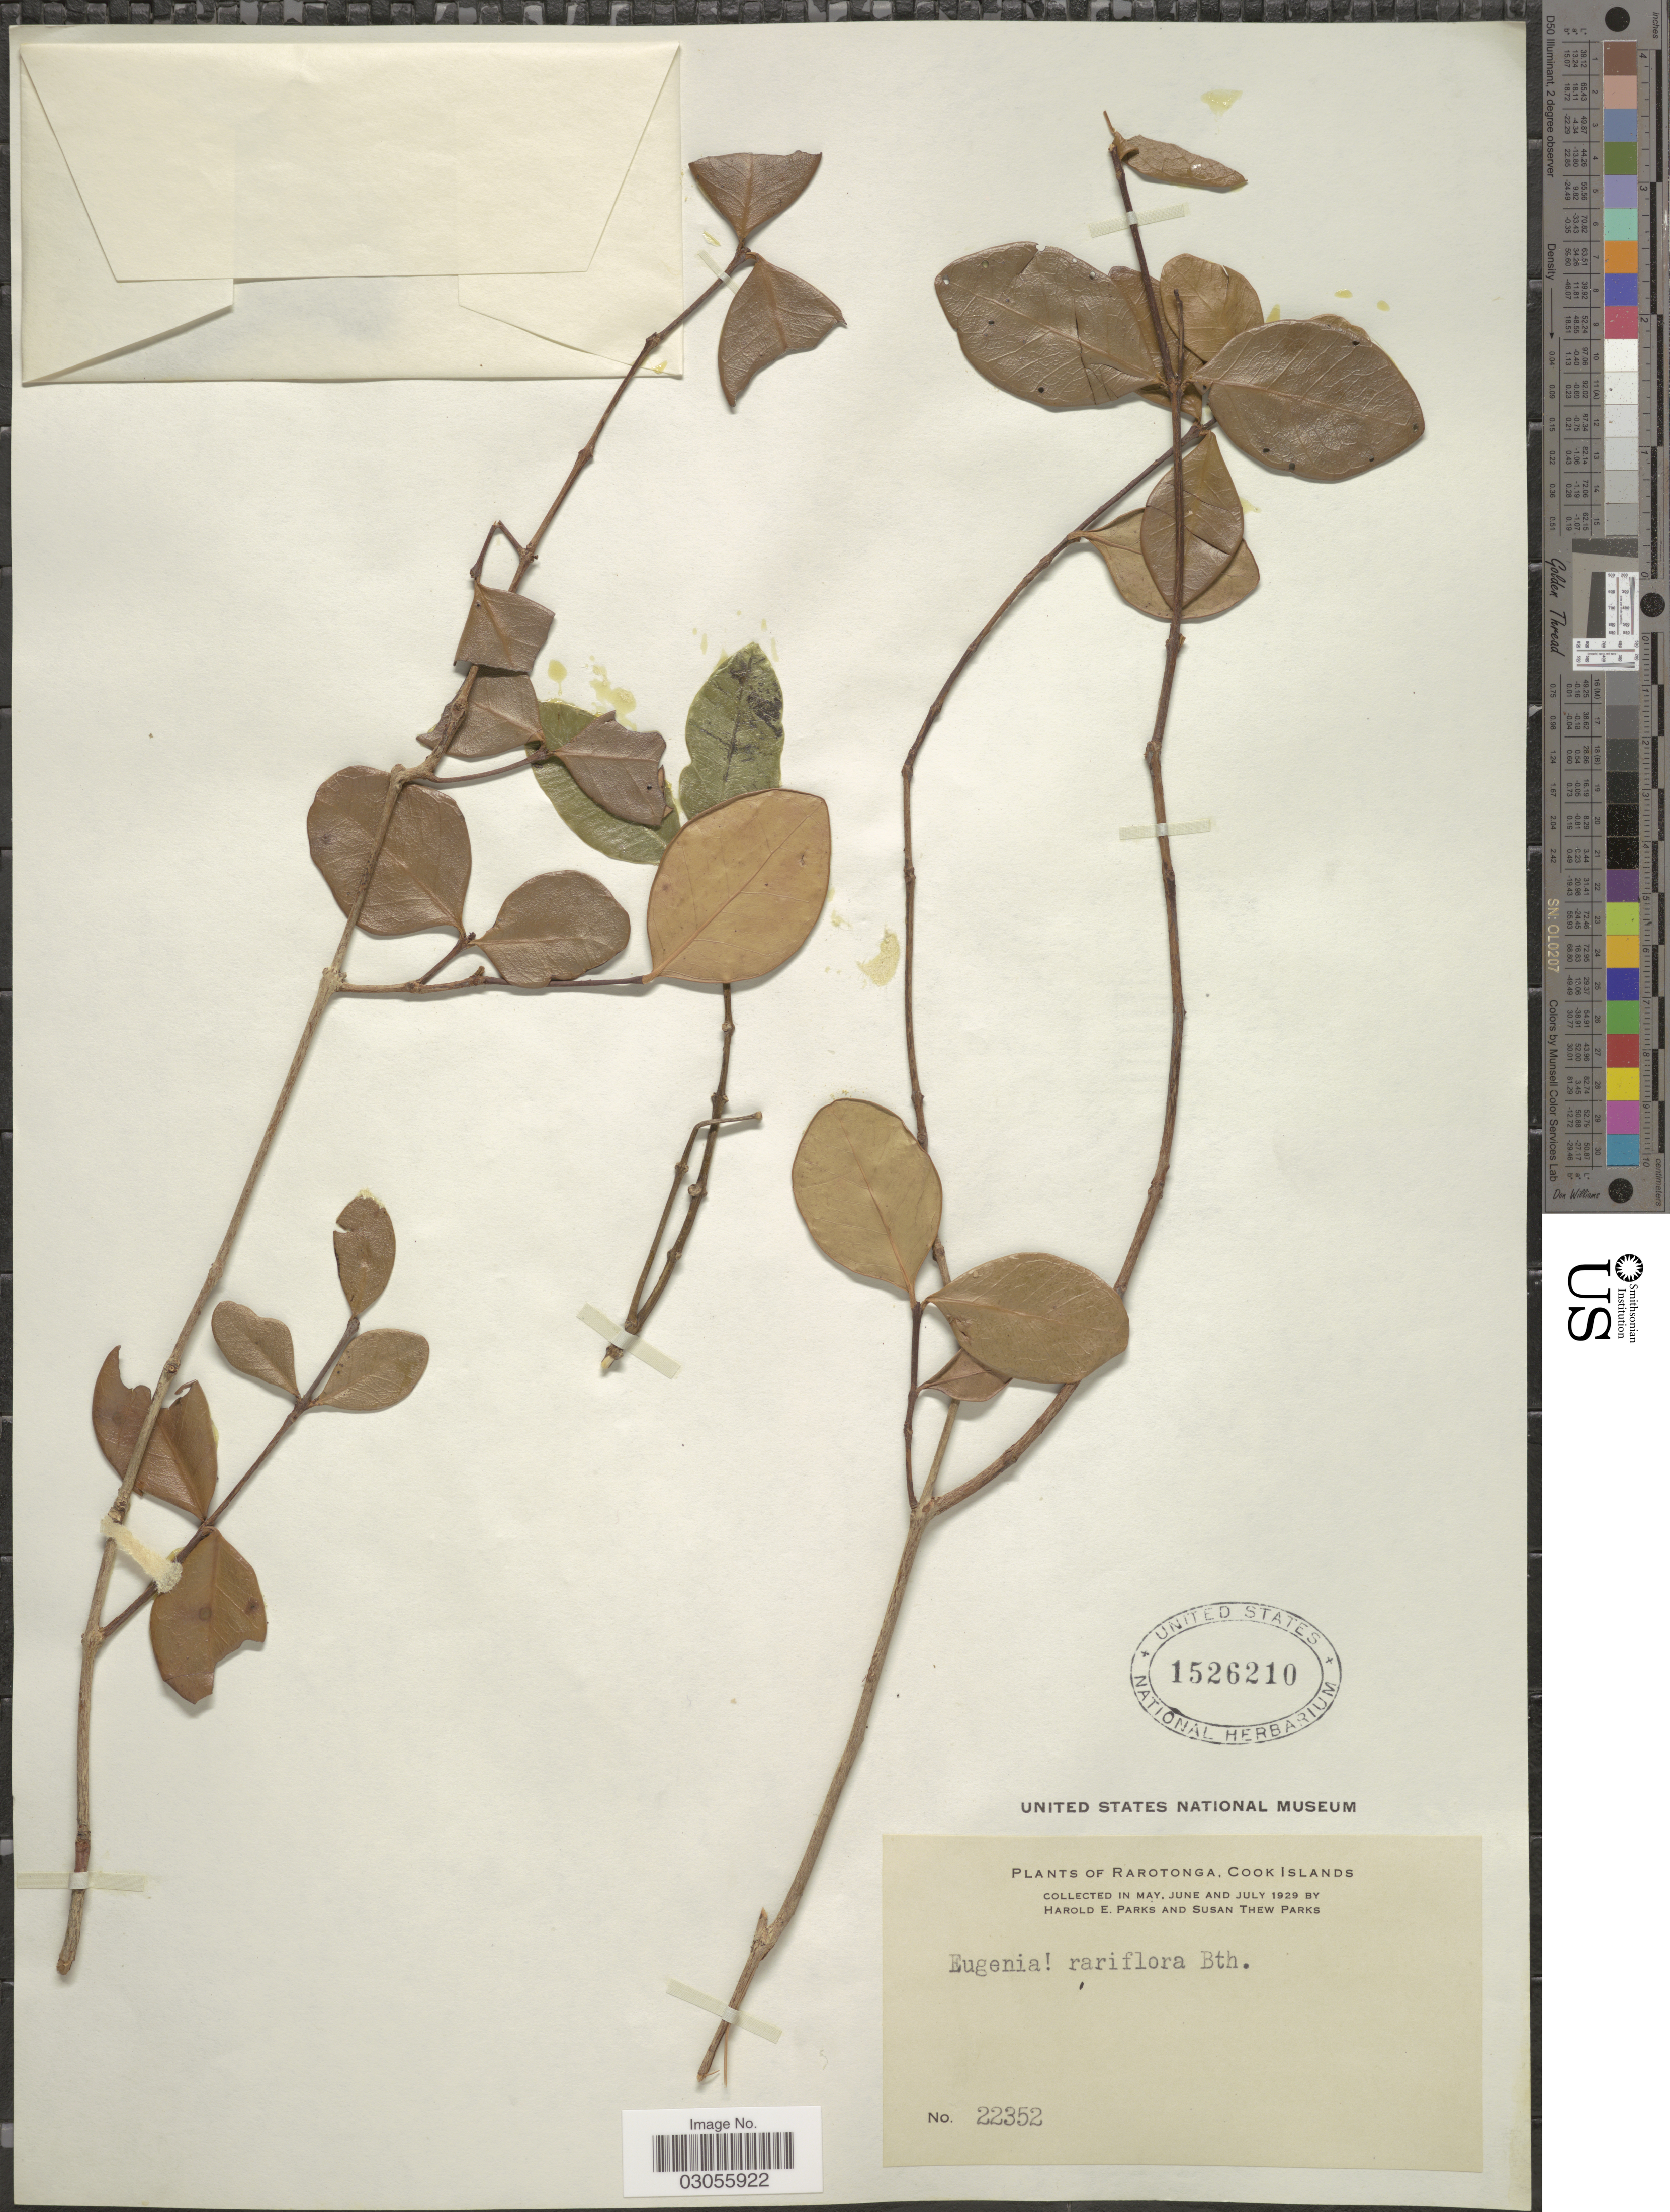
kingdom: Plantae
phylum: Tracheophyta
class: Magnoliopsida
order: Myrtales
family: Myrtaceae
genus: Eugenia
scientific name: Eugenia reinwardtiana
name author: (Blume) DC.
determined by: Strong, Mark T., (BOT), Smithsonian Institution - National Museum of Natural History (UNITED STATES)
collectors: H. E. Parks & S. Parks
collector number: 22352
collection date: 1929-05/1929-07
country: Cook Islands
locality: Rarotonga.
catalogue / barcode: US 1526210